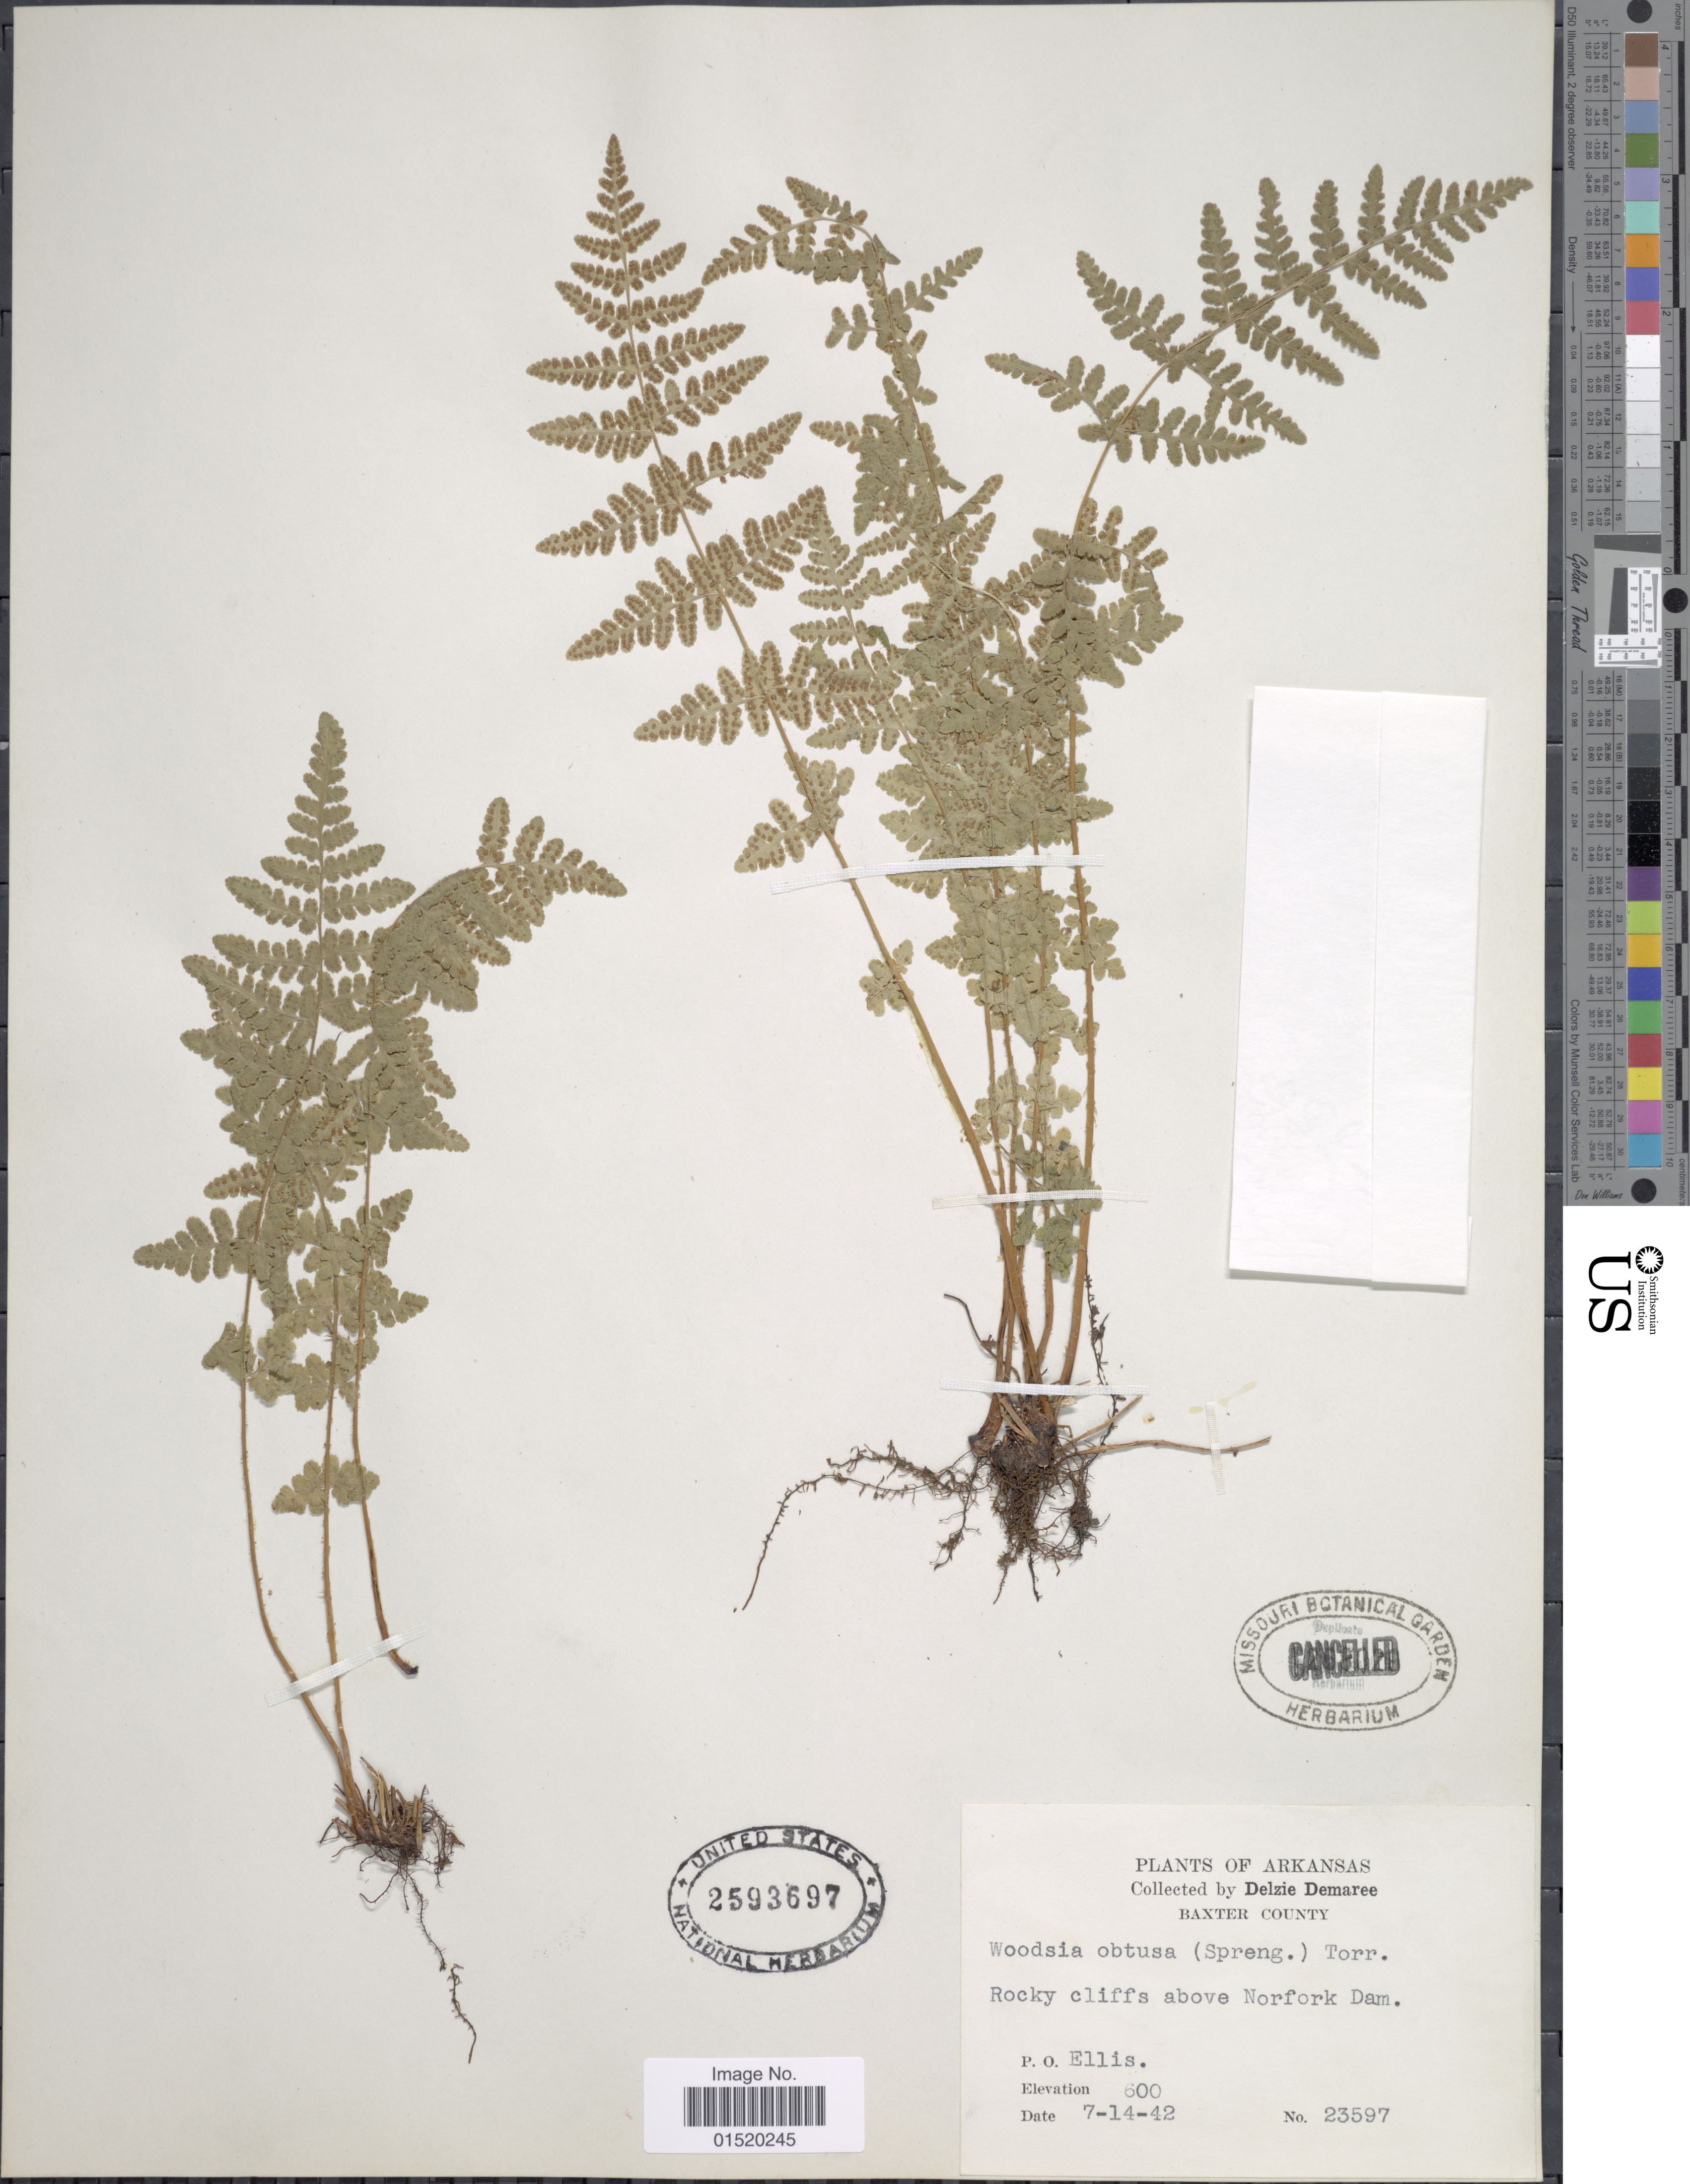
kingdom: Plantae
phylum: Tracheophyta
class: Polypodiopsida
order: Polypodiales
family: Woodsiaceae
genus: Woodsia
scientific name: Woodsia obtusa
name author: (Spreng.) Torr.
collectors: D. Demaree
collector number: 23597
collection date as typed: Transcribed d/m/y: 14/7/42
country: United States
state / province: Arkansas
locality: Baxter County, Rocky cliffs above Norfork Dam P.O. Ellis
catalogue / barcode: US 2593697